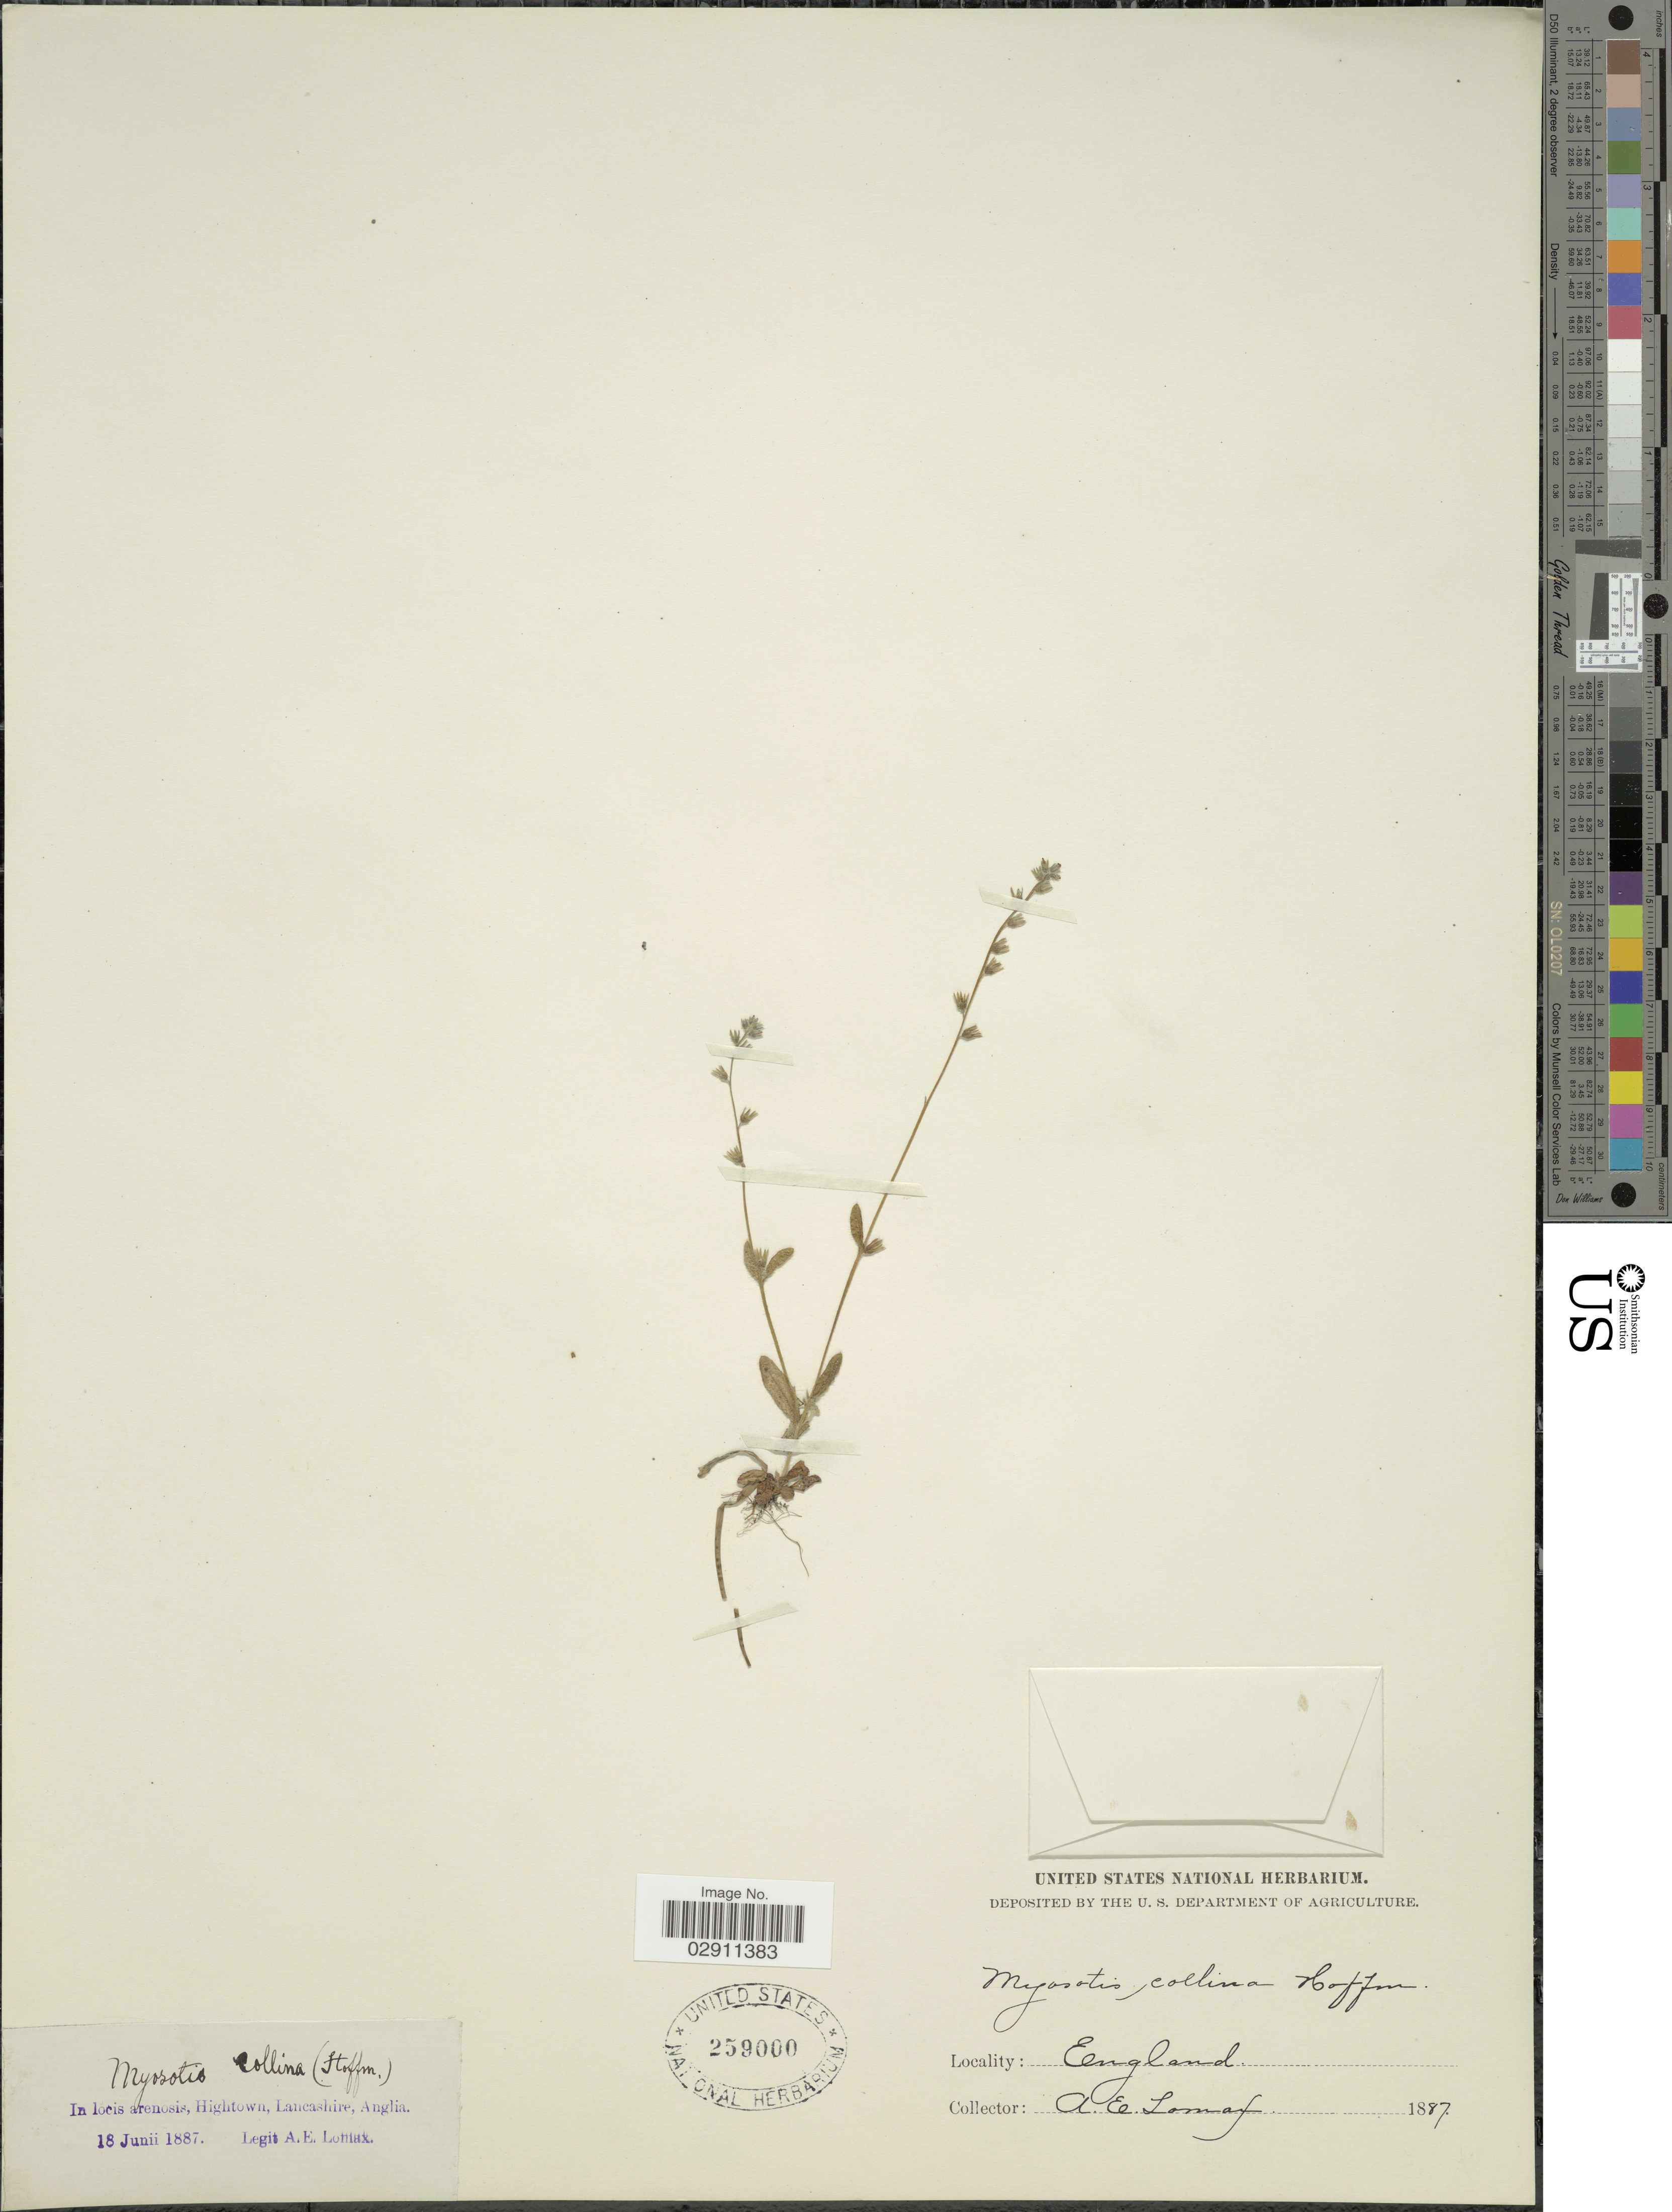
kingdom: Plantae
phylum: Tracheophyta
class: Magnoliopsida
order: Boraginales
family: Boraginaceae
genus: Myosotis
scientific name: Myosotis discolor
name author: Pers.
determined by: Goldman, Doug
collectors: A. Lomax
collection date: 1887-06-18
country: United Kingdom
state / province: England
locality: In locis arenosis, Hightown, Lancashire, Anglia.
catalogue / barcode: US 259000